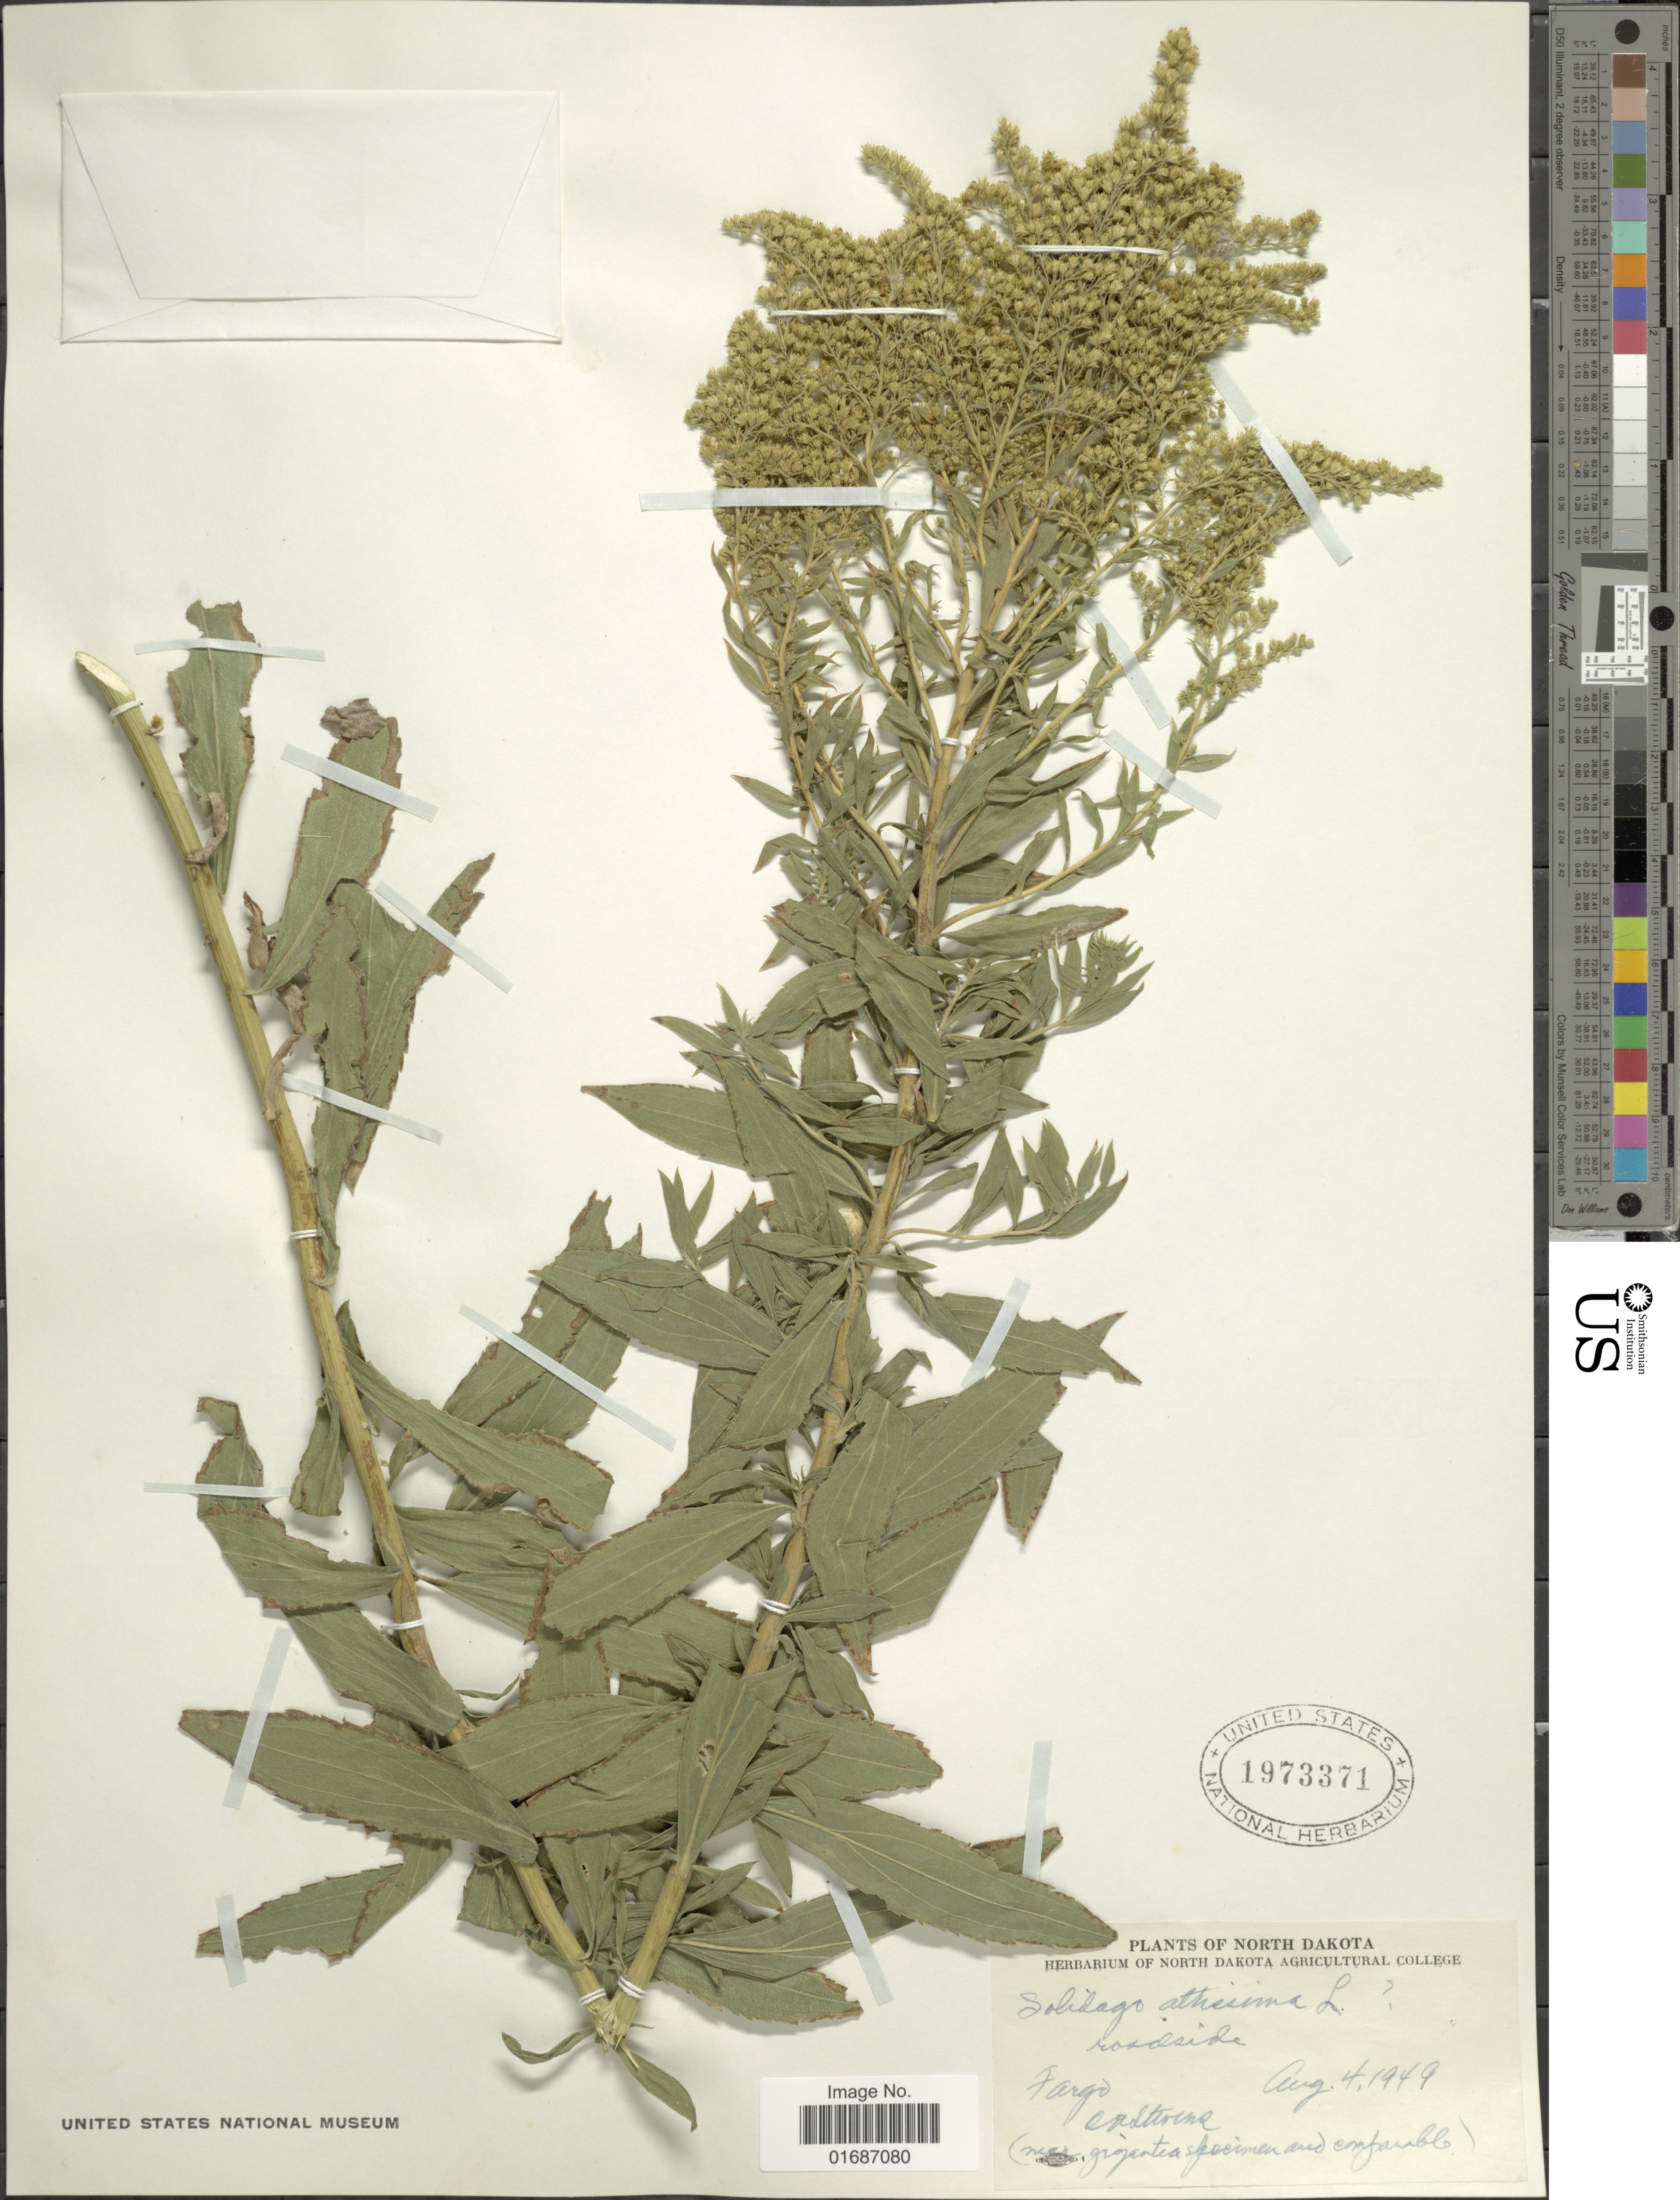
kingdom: Plantae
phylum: Tracheophyta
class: Magnoliopsida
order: Asterales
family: Asteraceae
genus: Solidago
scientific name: Solidago gigantea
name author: Aiton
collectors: ex herb. North Dakota Agricultural College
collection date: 1949-08-04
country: United States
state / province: North Dakota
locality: Fargo, eastome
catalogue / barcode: US 1973371